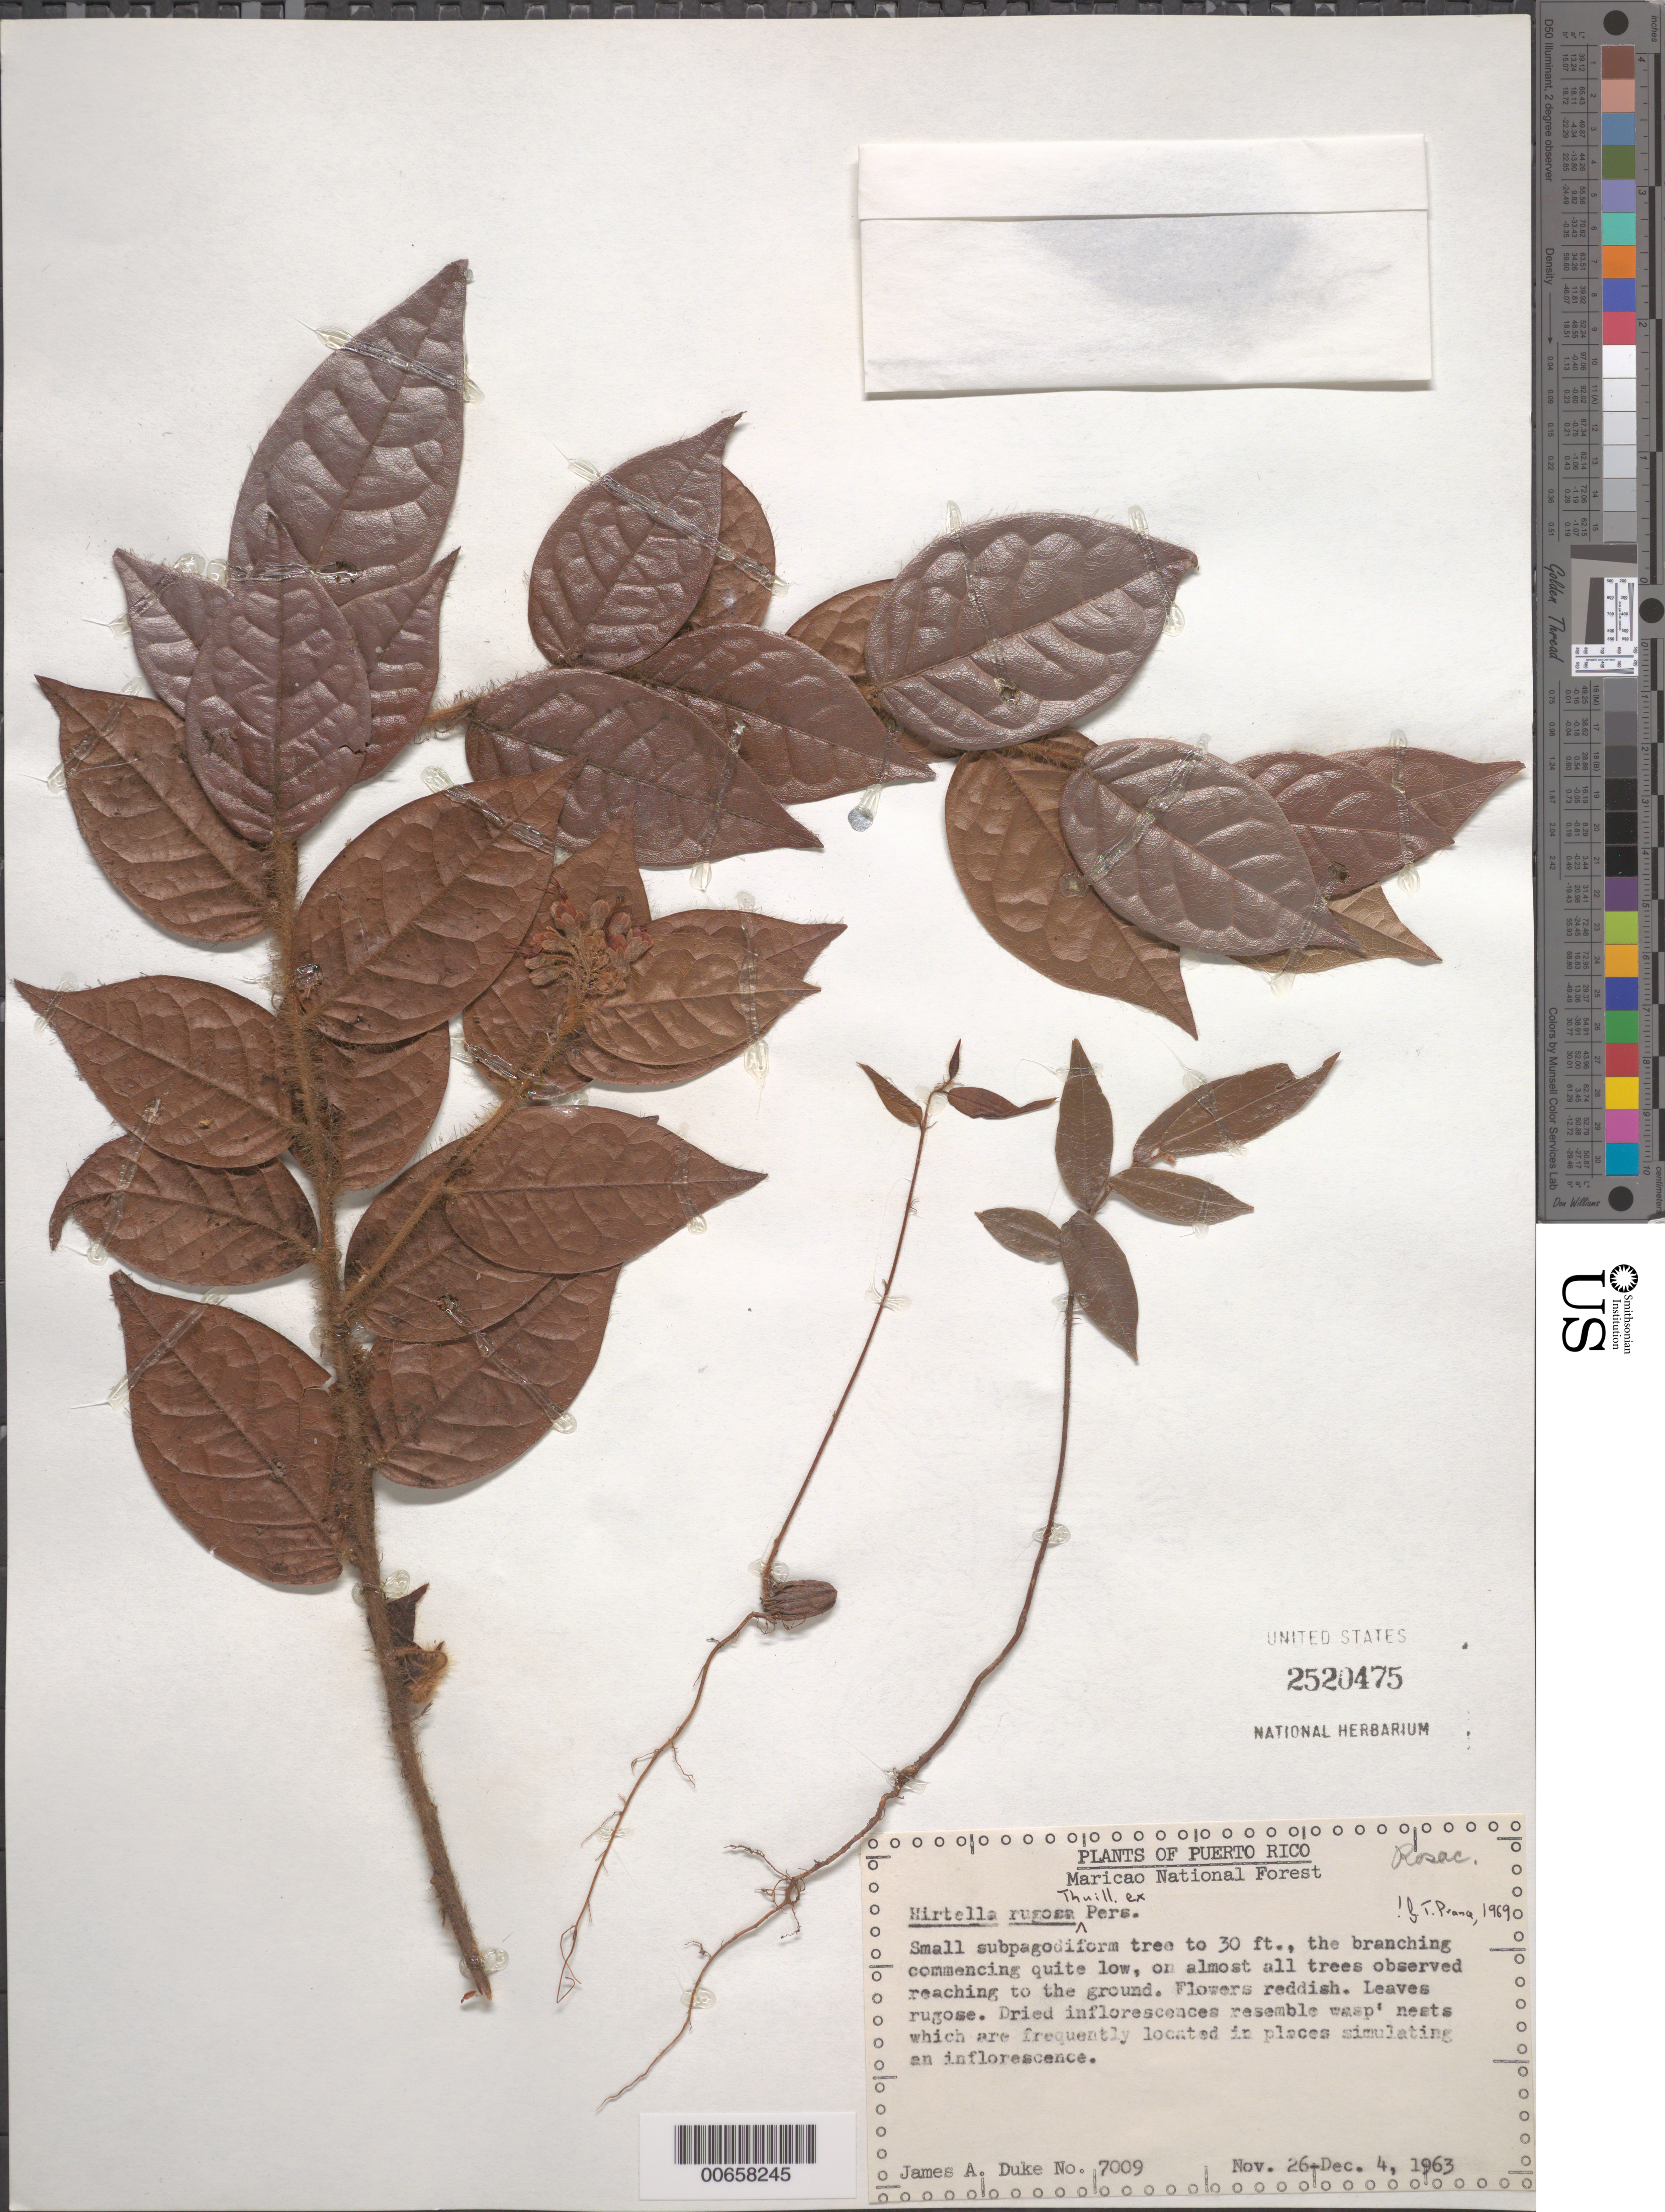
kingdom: Plantae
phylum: Tracheophyta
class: Magnoliopsida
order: Malpighiales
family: Chrysobalanaceae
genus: Hirtella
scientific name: Hirtella rugosa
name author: Thuill. ex Pers.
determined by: Prance, G. T.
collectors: J. A. Duke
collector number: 7009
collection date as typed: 26 Nov 1963 to 04 Dec 1963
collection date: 1963-11-26/1963-12-04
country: Puerto Rico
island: Greater Antilles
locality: Maricao Natl. Forest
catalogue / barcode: US 2520475